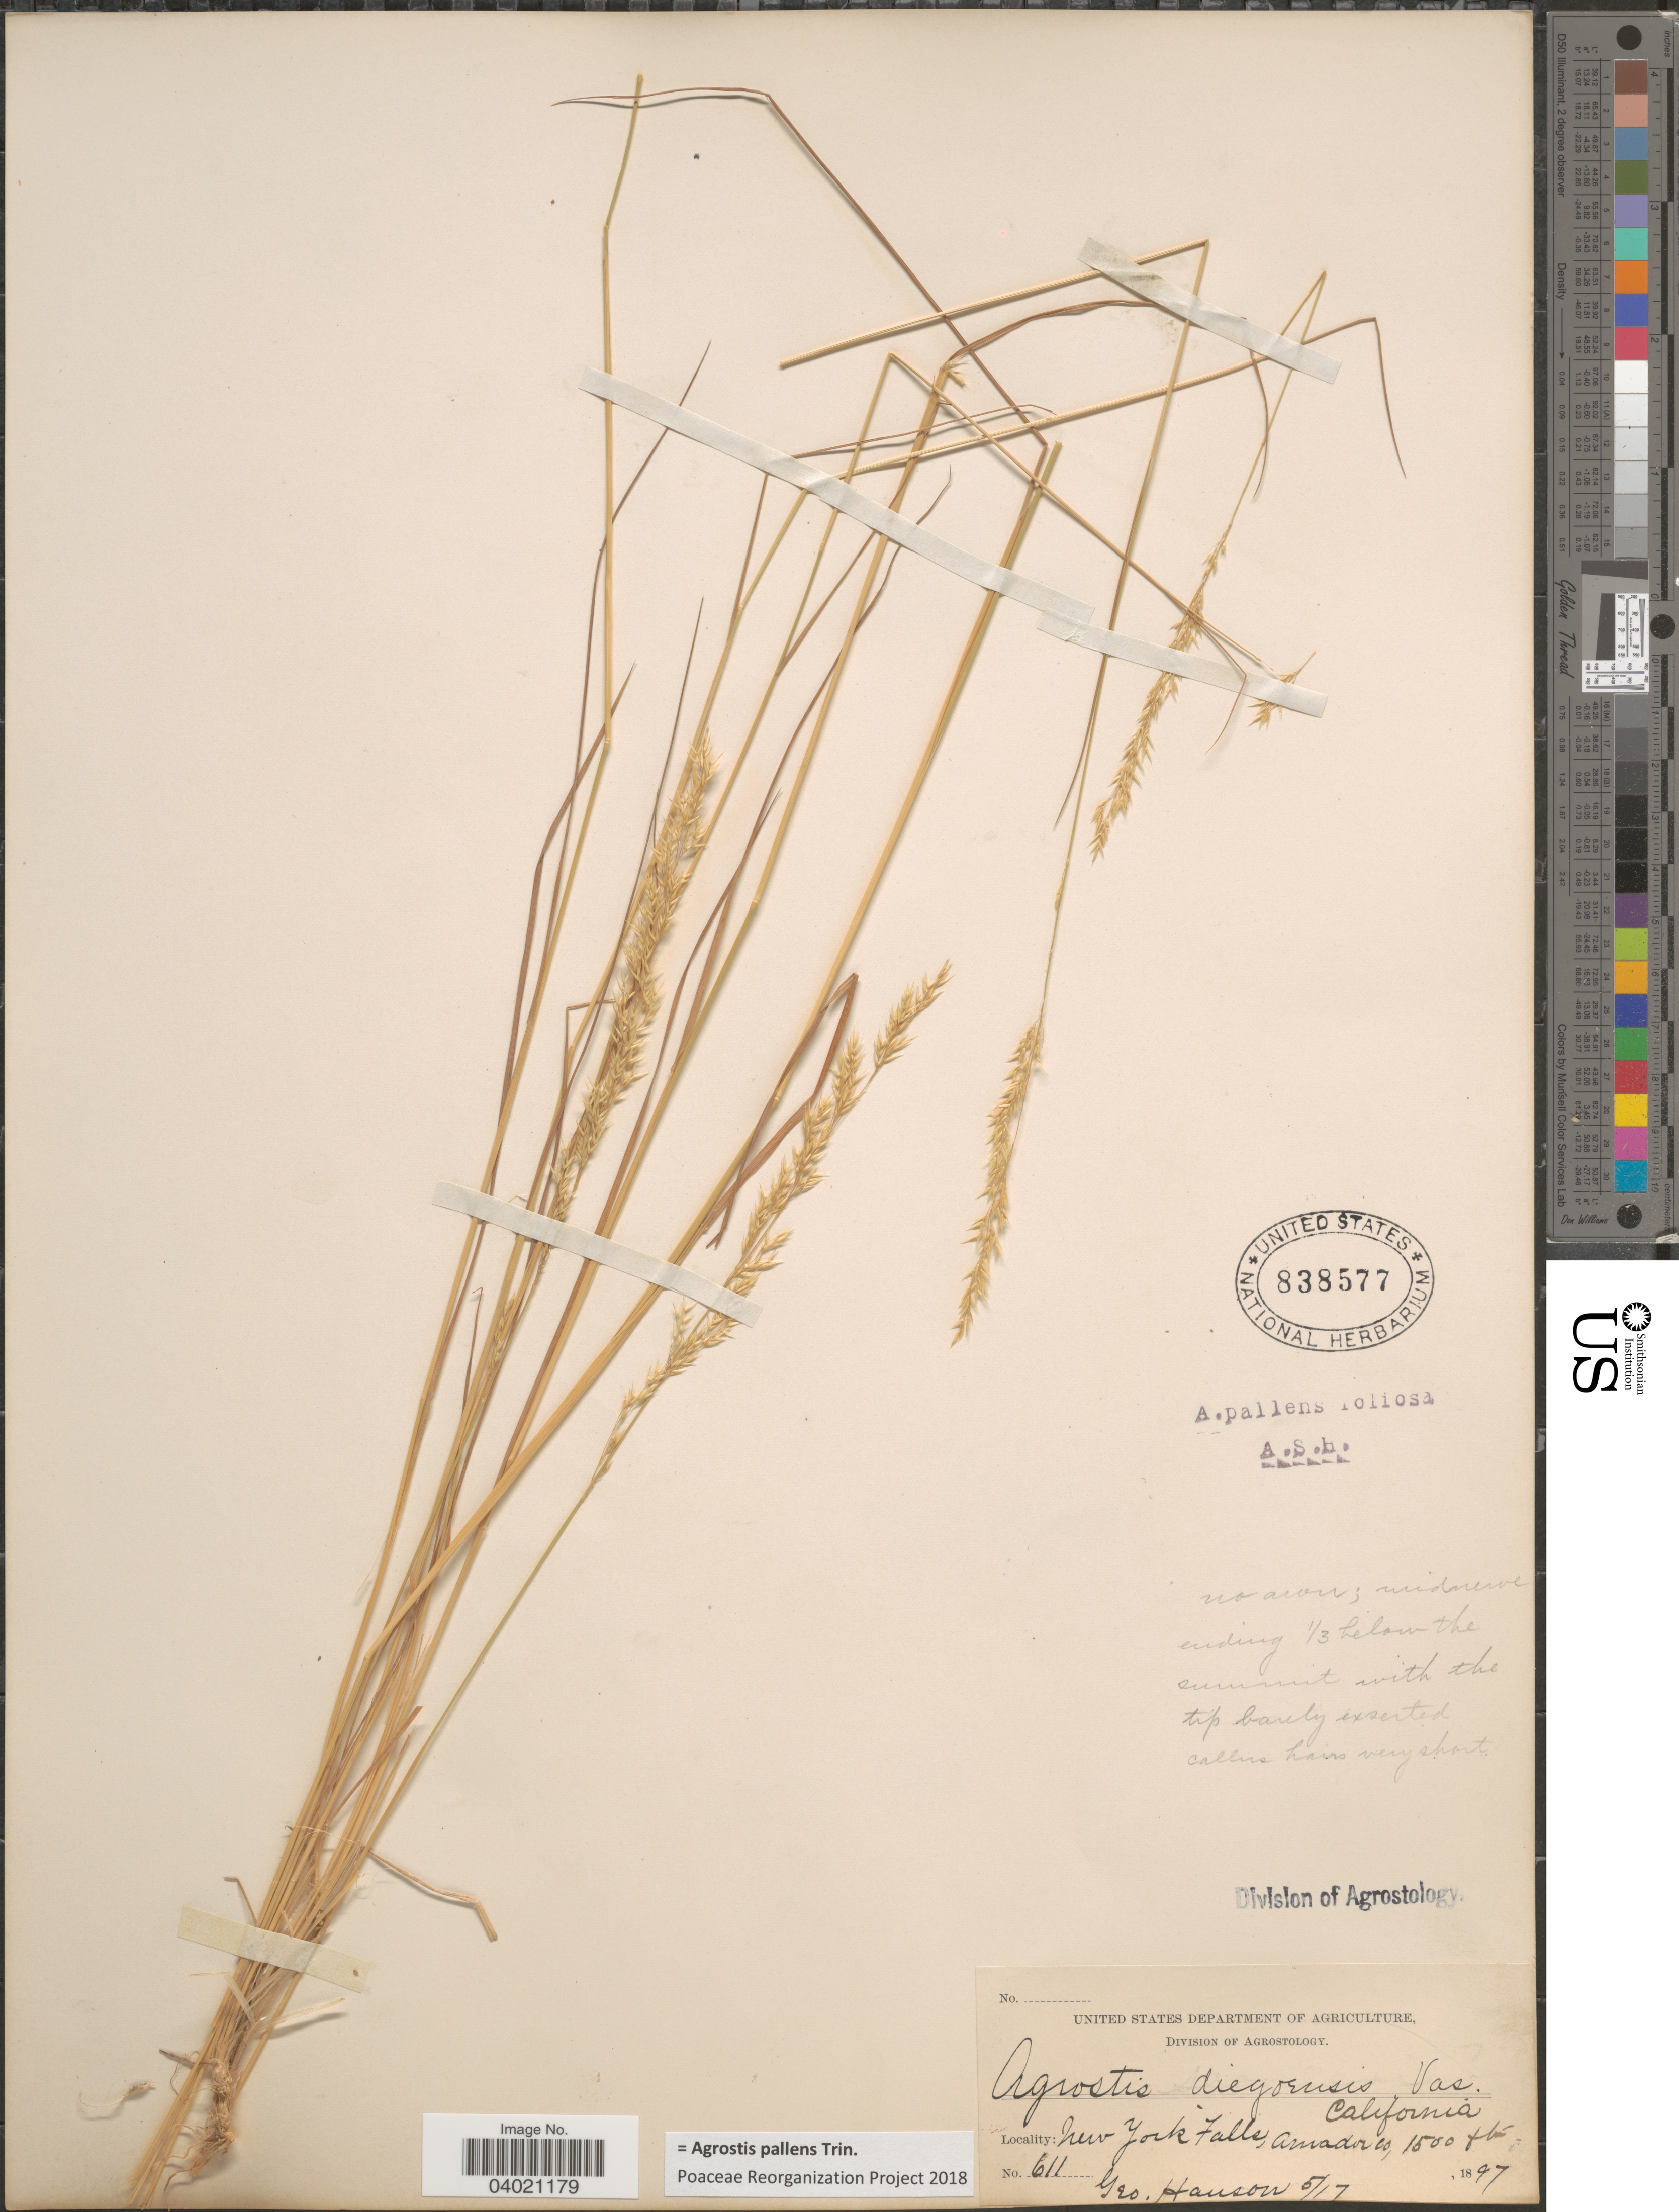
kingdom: Plantae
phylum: Tracheophyta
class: Liliopsida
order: Poales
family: Poaceae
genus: Agrostis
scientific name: Agrostis pallens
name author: Trin.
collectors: G. Hansen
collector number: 611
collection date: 1897-05-17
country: United States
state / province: California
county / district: Amador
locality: New York Falls, Amador co.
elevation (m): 457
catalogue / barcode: US 838577